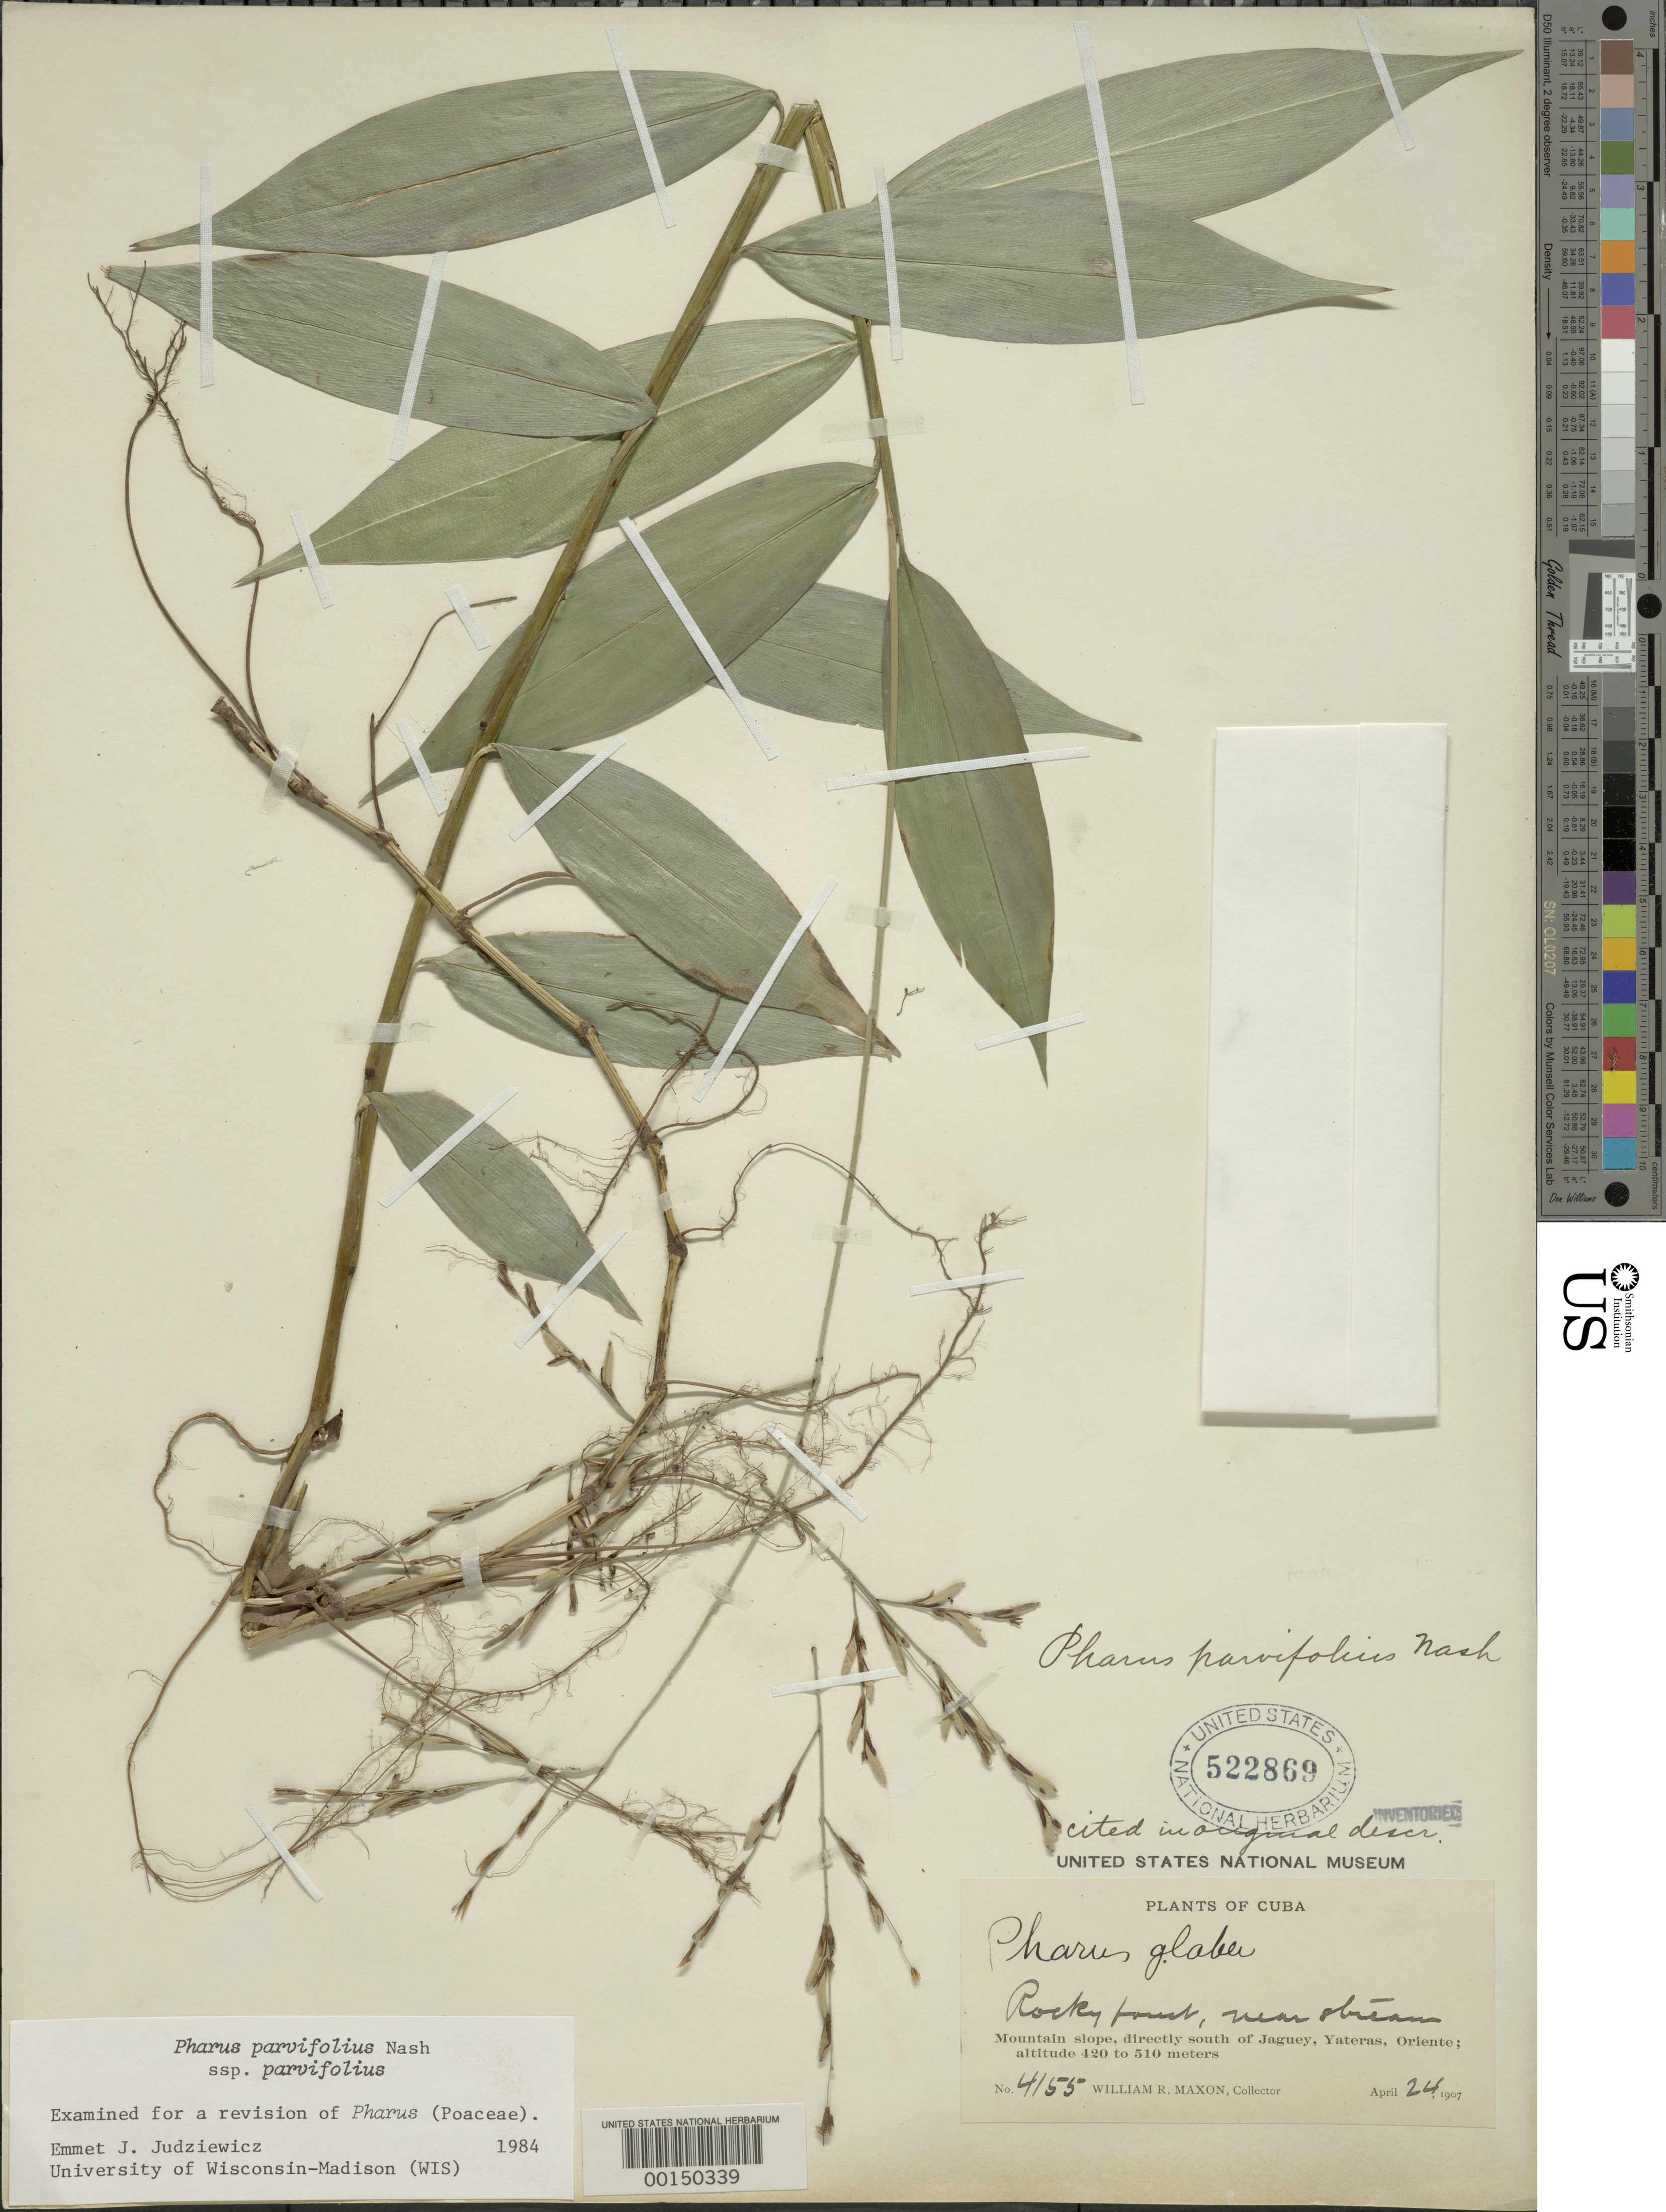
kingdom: Plantae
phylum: Tracheophyta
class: Liliopsida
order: Poales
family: Poaceae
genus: Pharus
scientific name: Pharus parvifolius subsp. parvifolius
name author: Nash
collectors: W. R. Maxon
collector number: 4155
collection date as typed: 24 Apr 1907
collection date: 1907-04-24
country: Cuba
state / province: Oriente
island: Greater Antilles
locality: Yateras, jaguey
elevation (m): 420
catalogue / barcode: US 522869